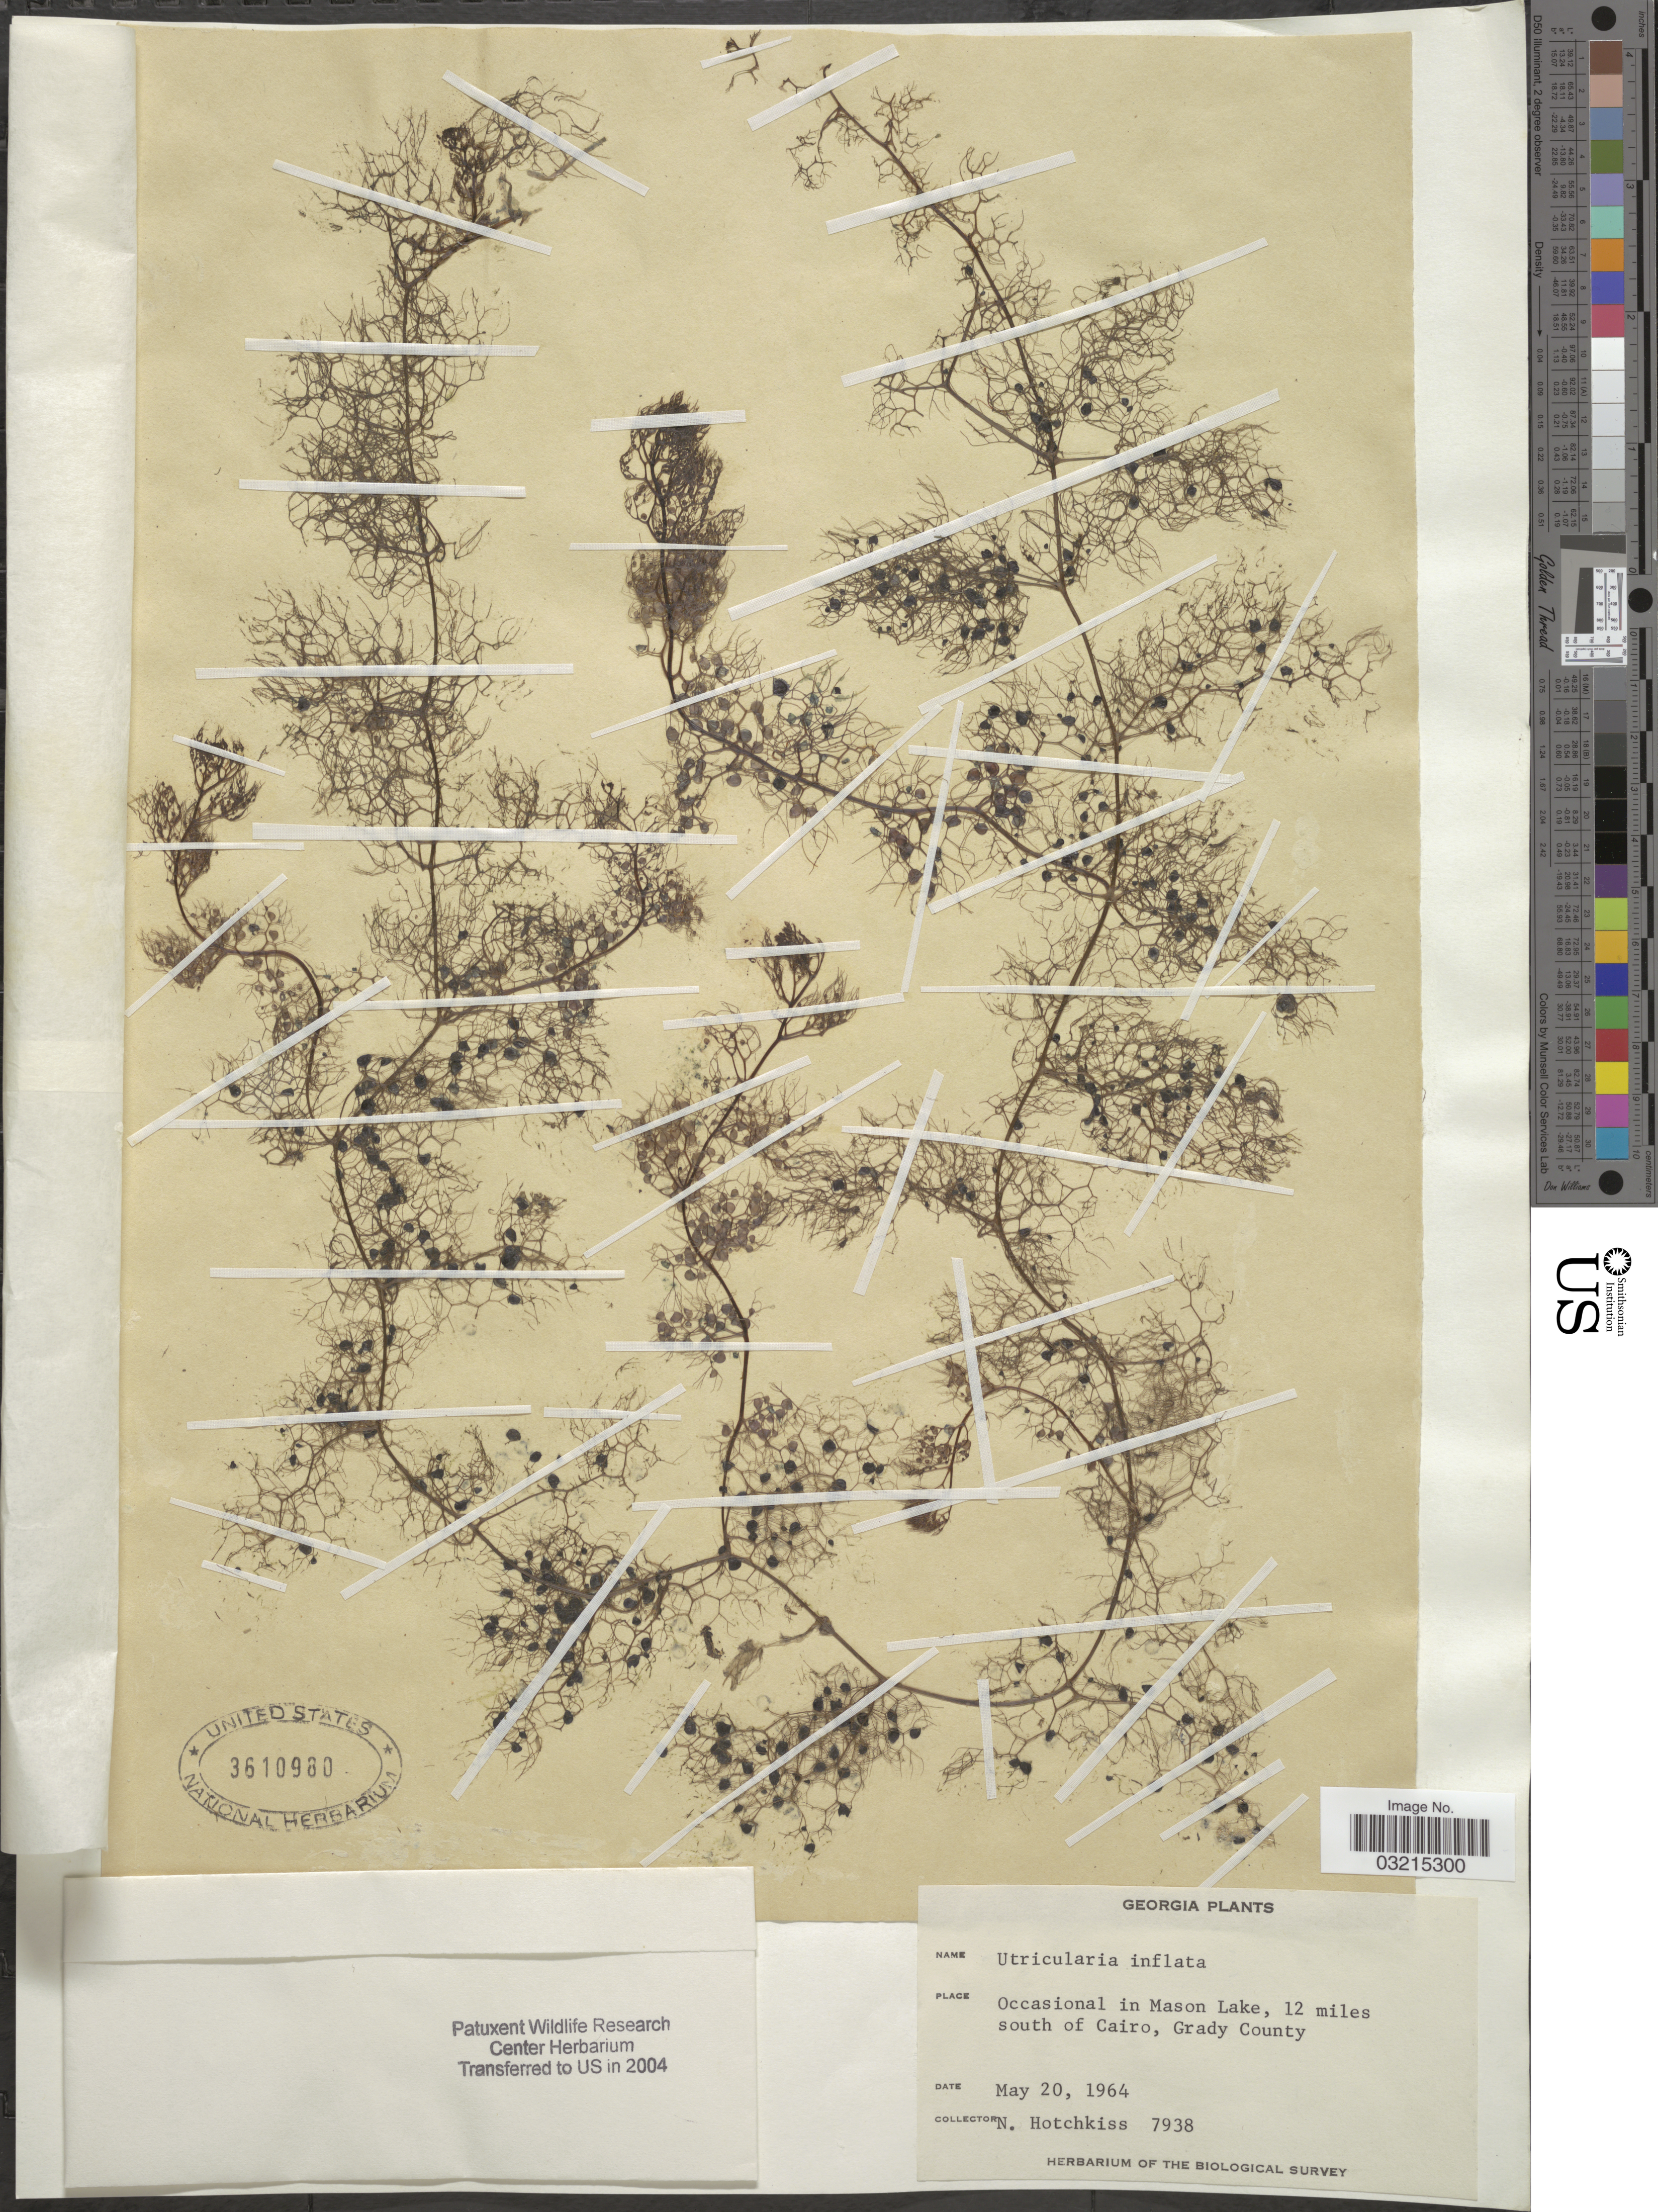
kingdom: Plantae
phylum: Tracheophyta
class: Magnoliopsida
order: Lamiales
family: Lentibulariaceae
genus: Utricularia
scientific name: Utricularia inflata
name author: Walter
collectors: N. Hotchkiss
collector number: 7938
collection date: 1964-05-20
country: United States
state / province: Georgia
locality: Occasional in Mason Lake, 12 miles south of Cairo, Grady County.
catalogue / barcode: US 3610980